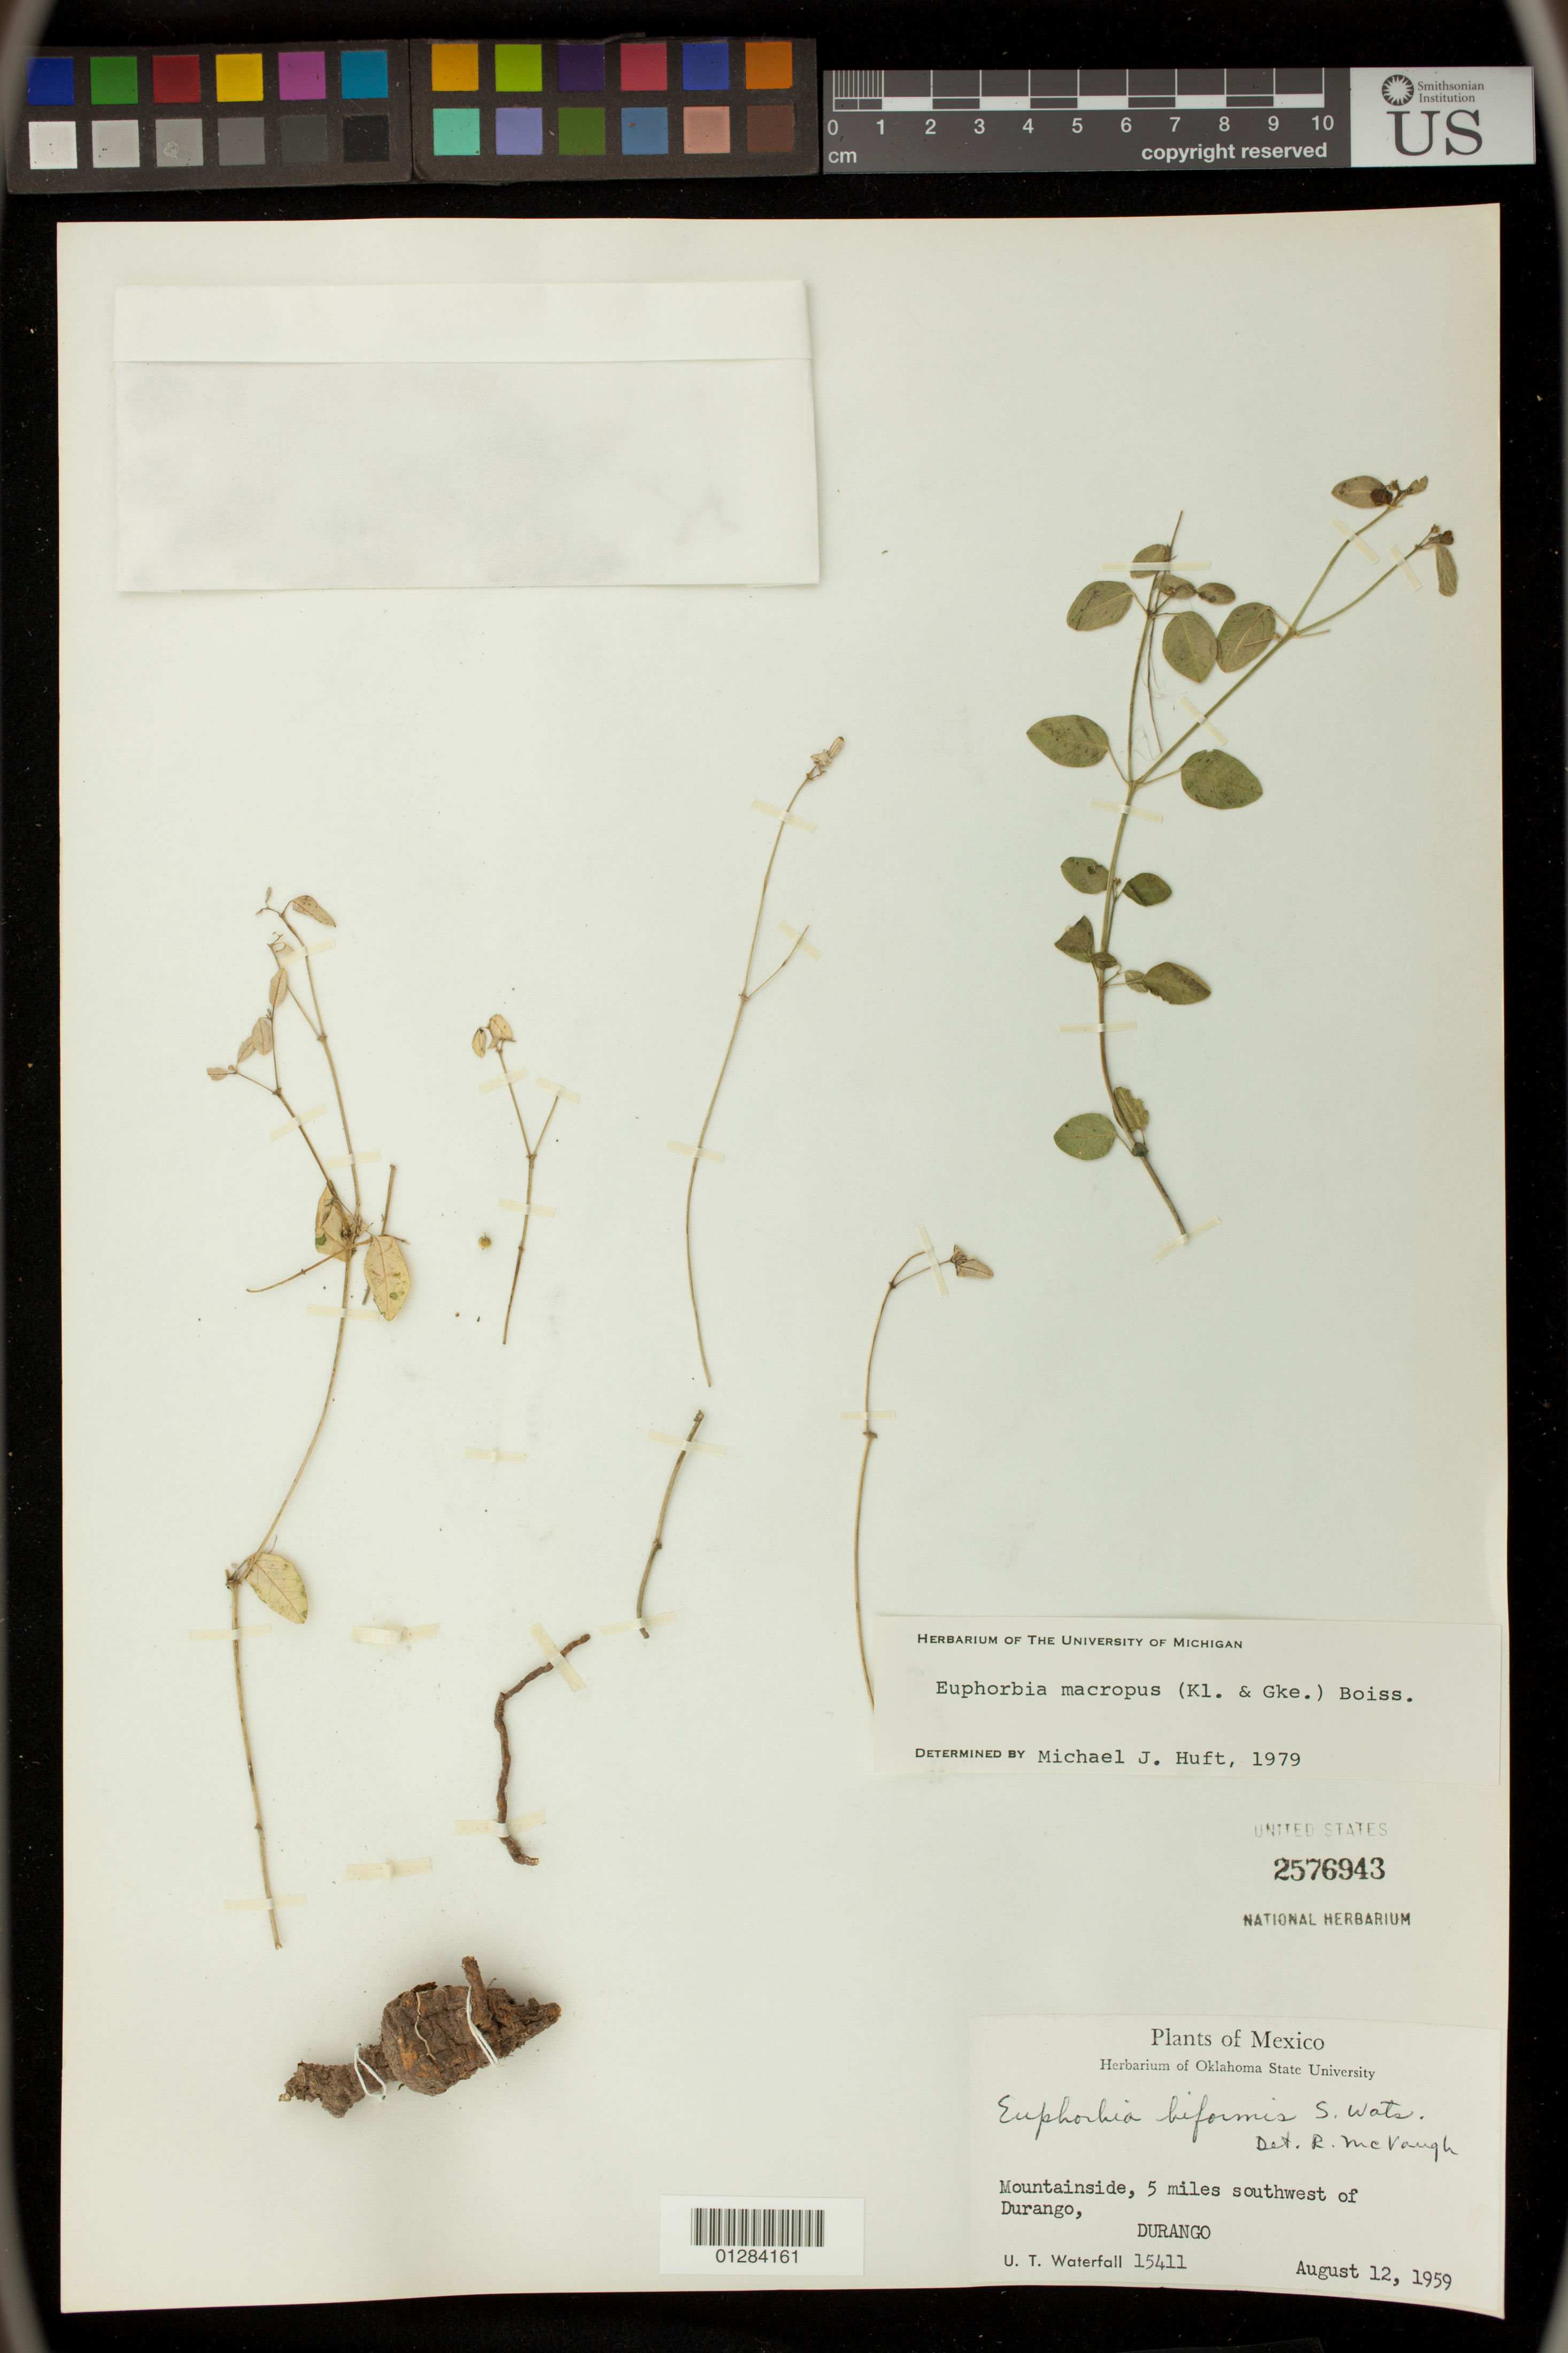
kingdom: Plantae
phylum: Tracheophyta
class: Magnoliopsida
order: Malpighiales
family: Euphorbiaceae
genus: Euphorbia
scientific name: Euphorbia macropus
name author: (Klotzsch & Garcke) Boiss.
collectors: U. T. Waterfall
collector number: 15411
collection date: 1959-08-12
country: Mexico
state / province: Durango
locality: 5 miles southwest of Durango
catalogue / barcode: US 2576943